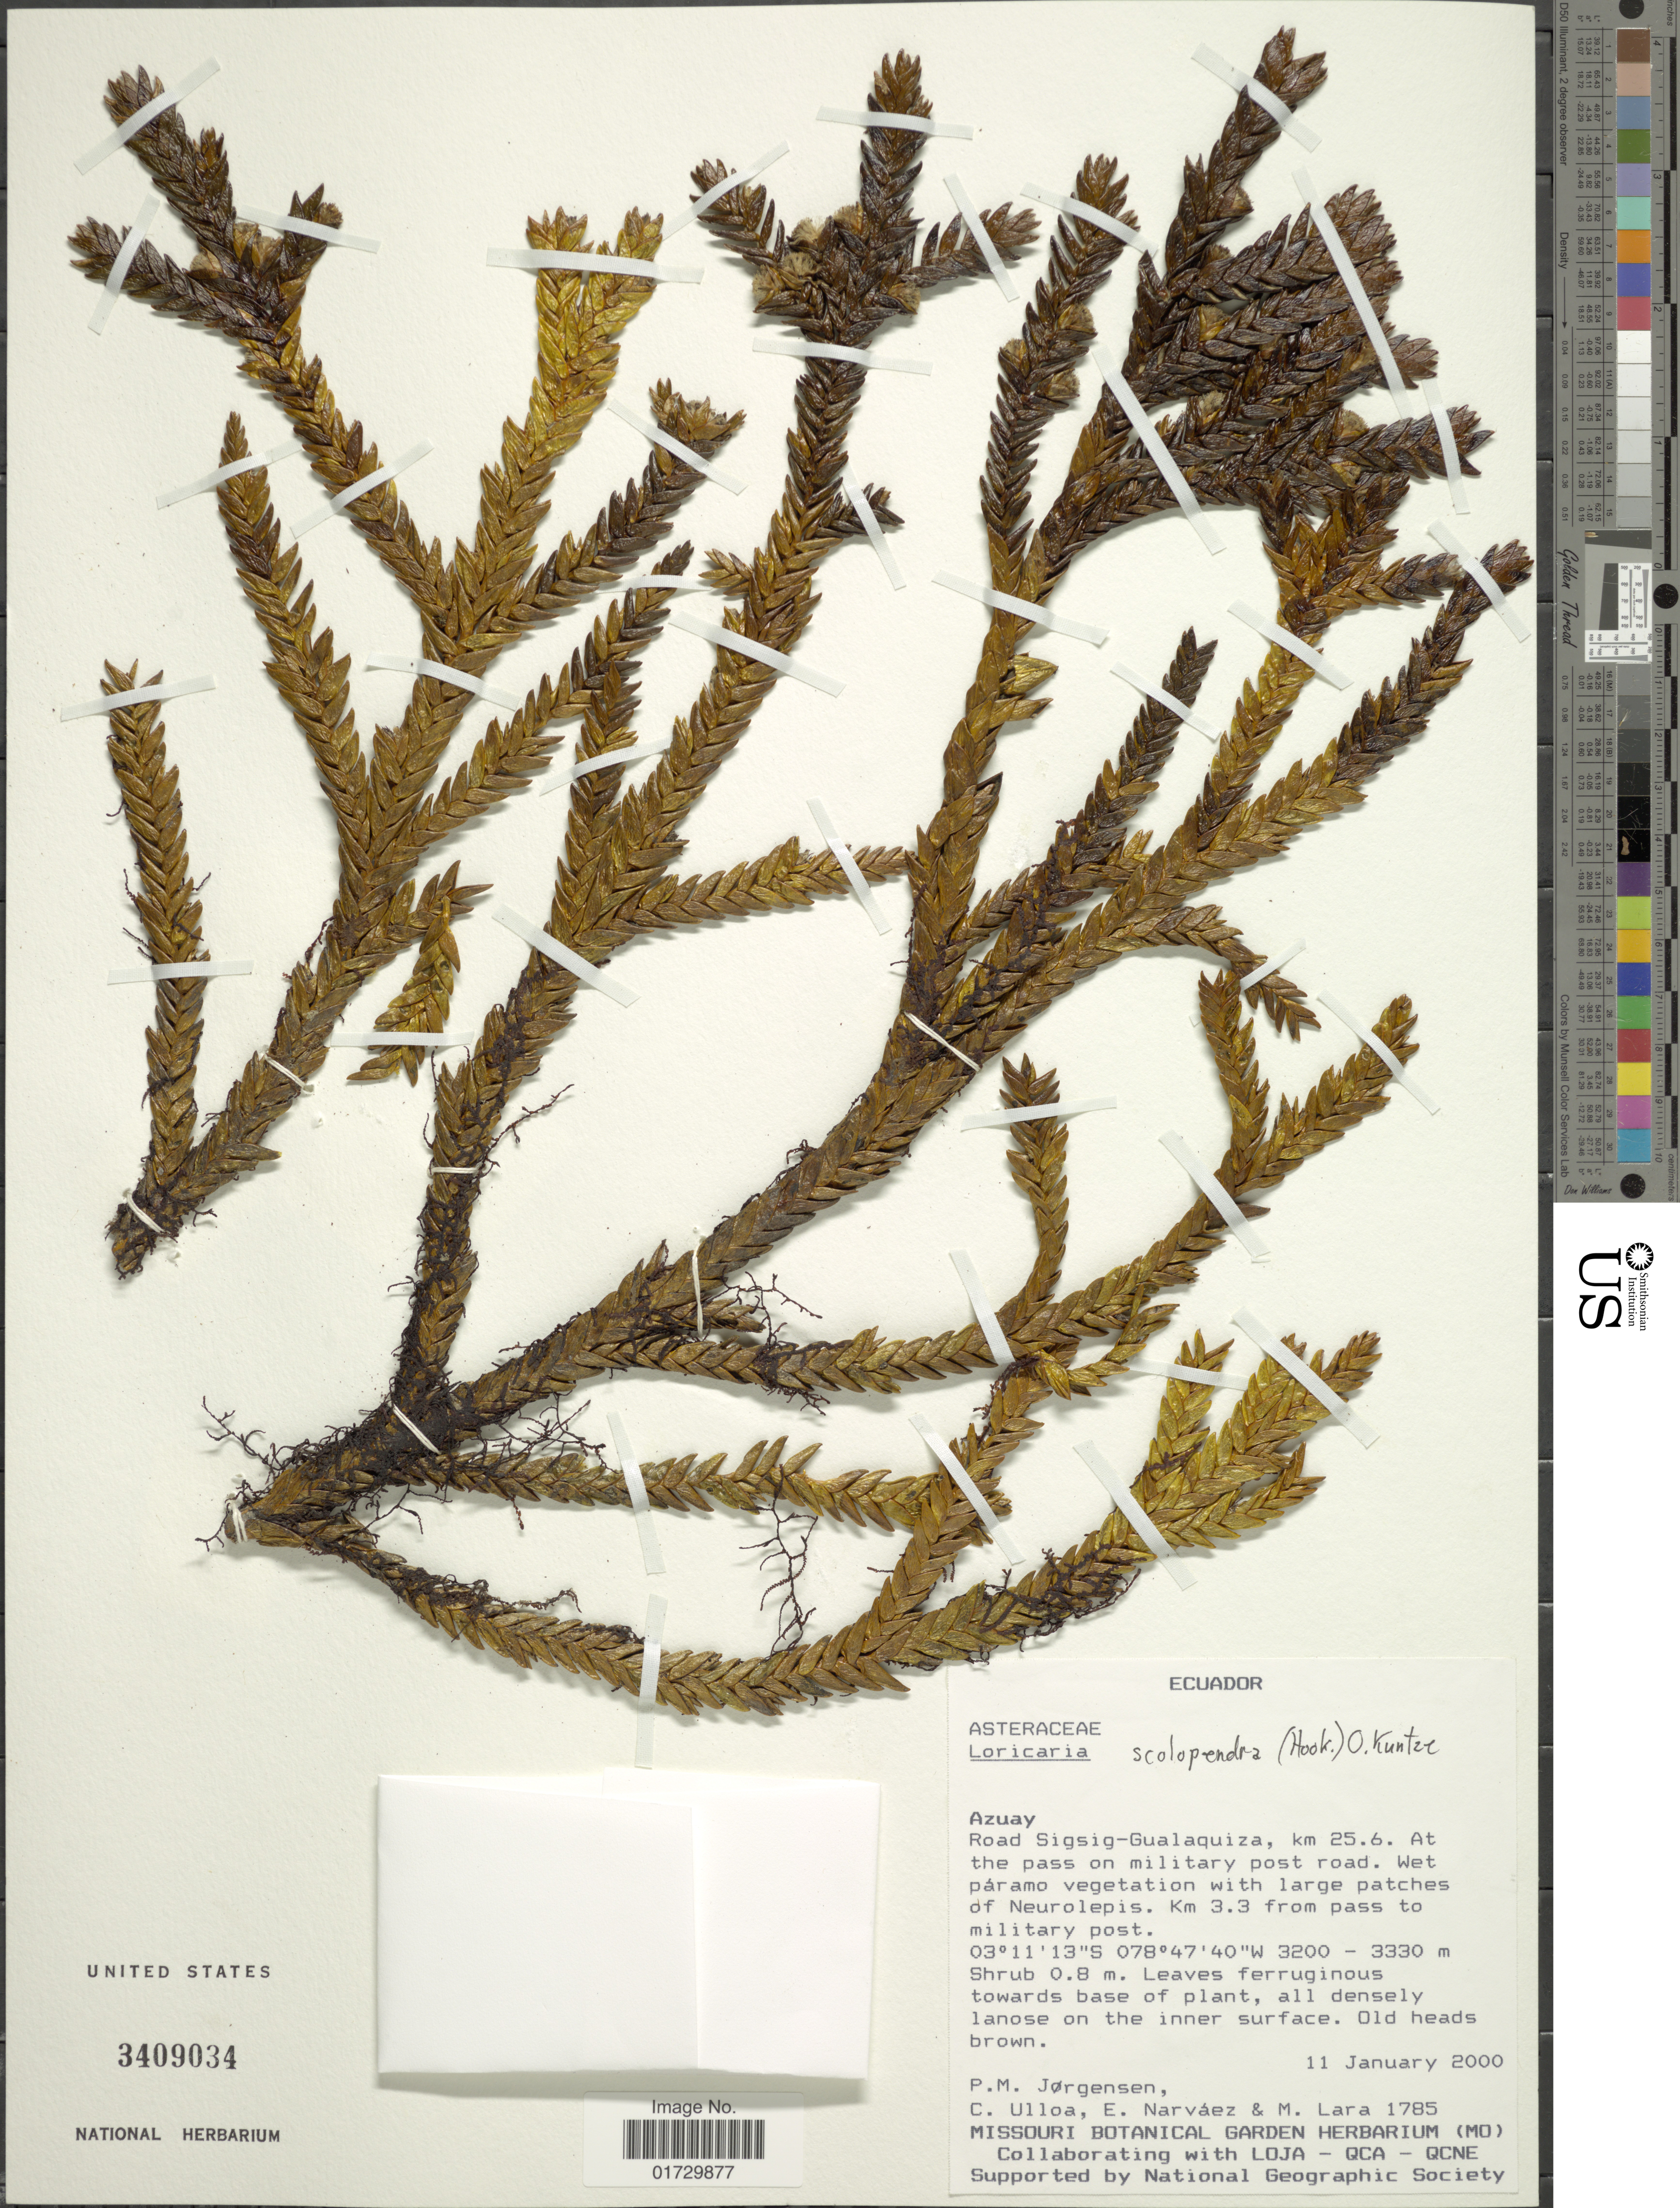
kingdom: Plantae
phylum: Tracheophyta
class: Magnoliopsida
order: Asterales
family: Asteraceae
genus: Loricaria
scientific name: Loricaria scolopendra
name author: (Hook.) Kuntze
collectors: P. Jørgensen, C. Ulloa, E. Narváez & M. Lara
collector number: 1785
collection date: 2000-01-11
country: Ecuador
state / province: Azuay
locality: Road Sigsag-Gualaquiza, km 25.6. At the pass on military post road. Wet paramo vegetation with large patches of Neurolepis. km 3.3 from pass to military post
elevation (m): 3200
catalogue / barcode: US 3409034